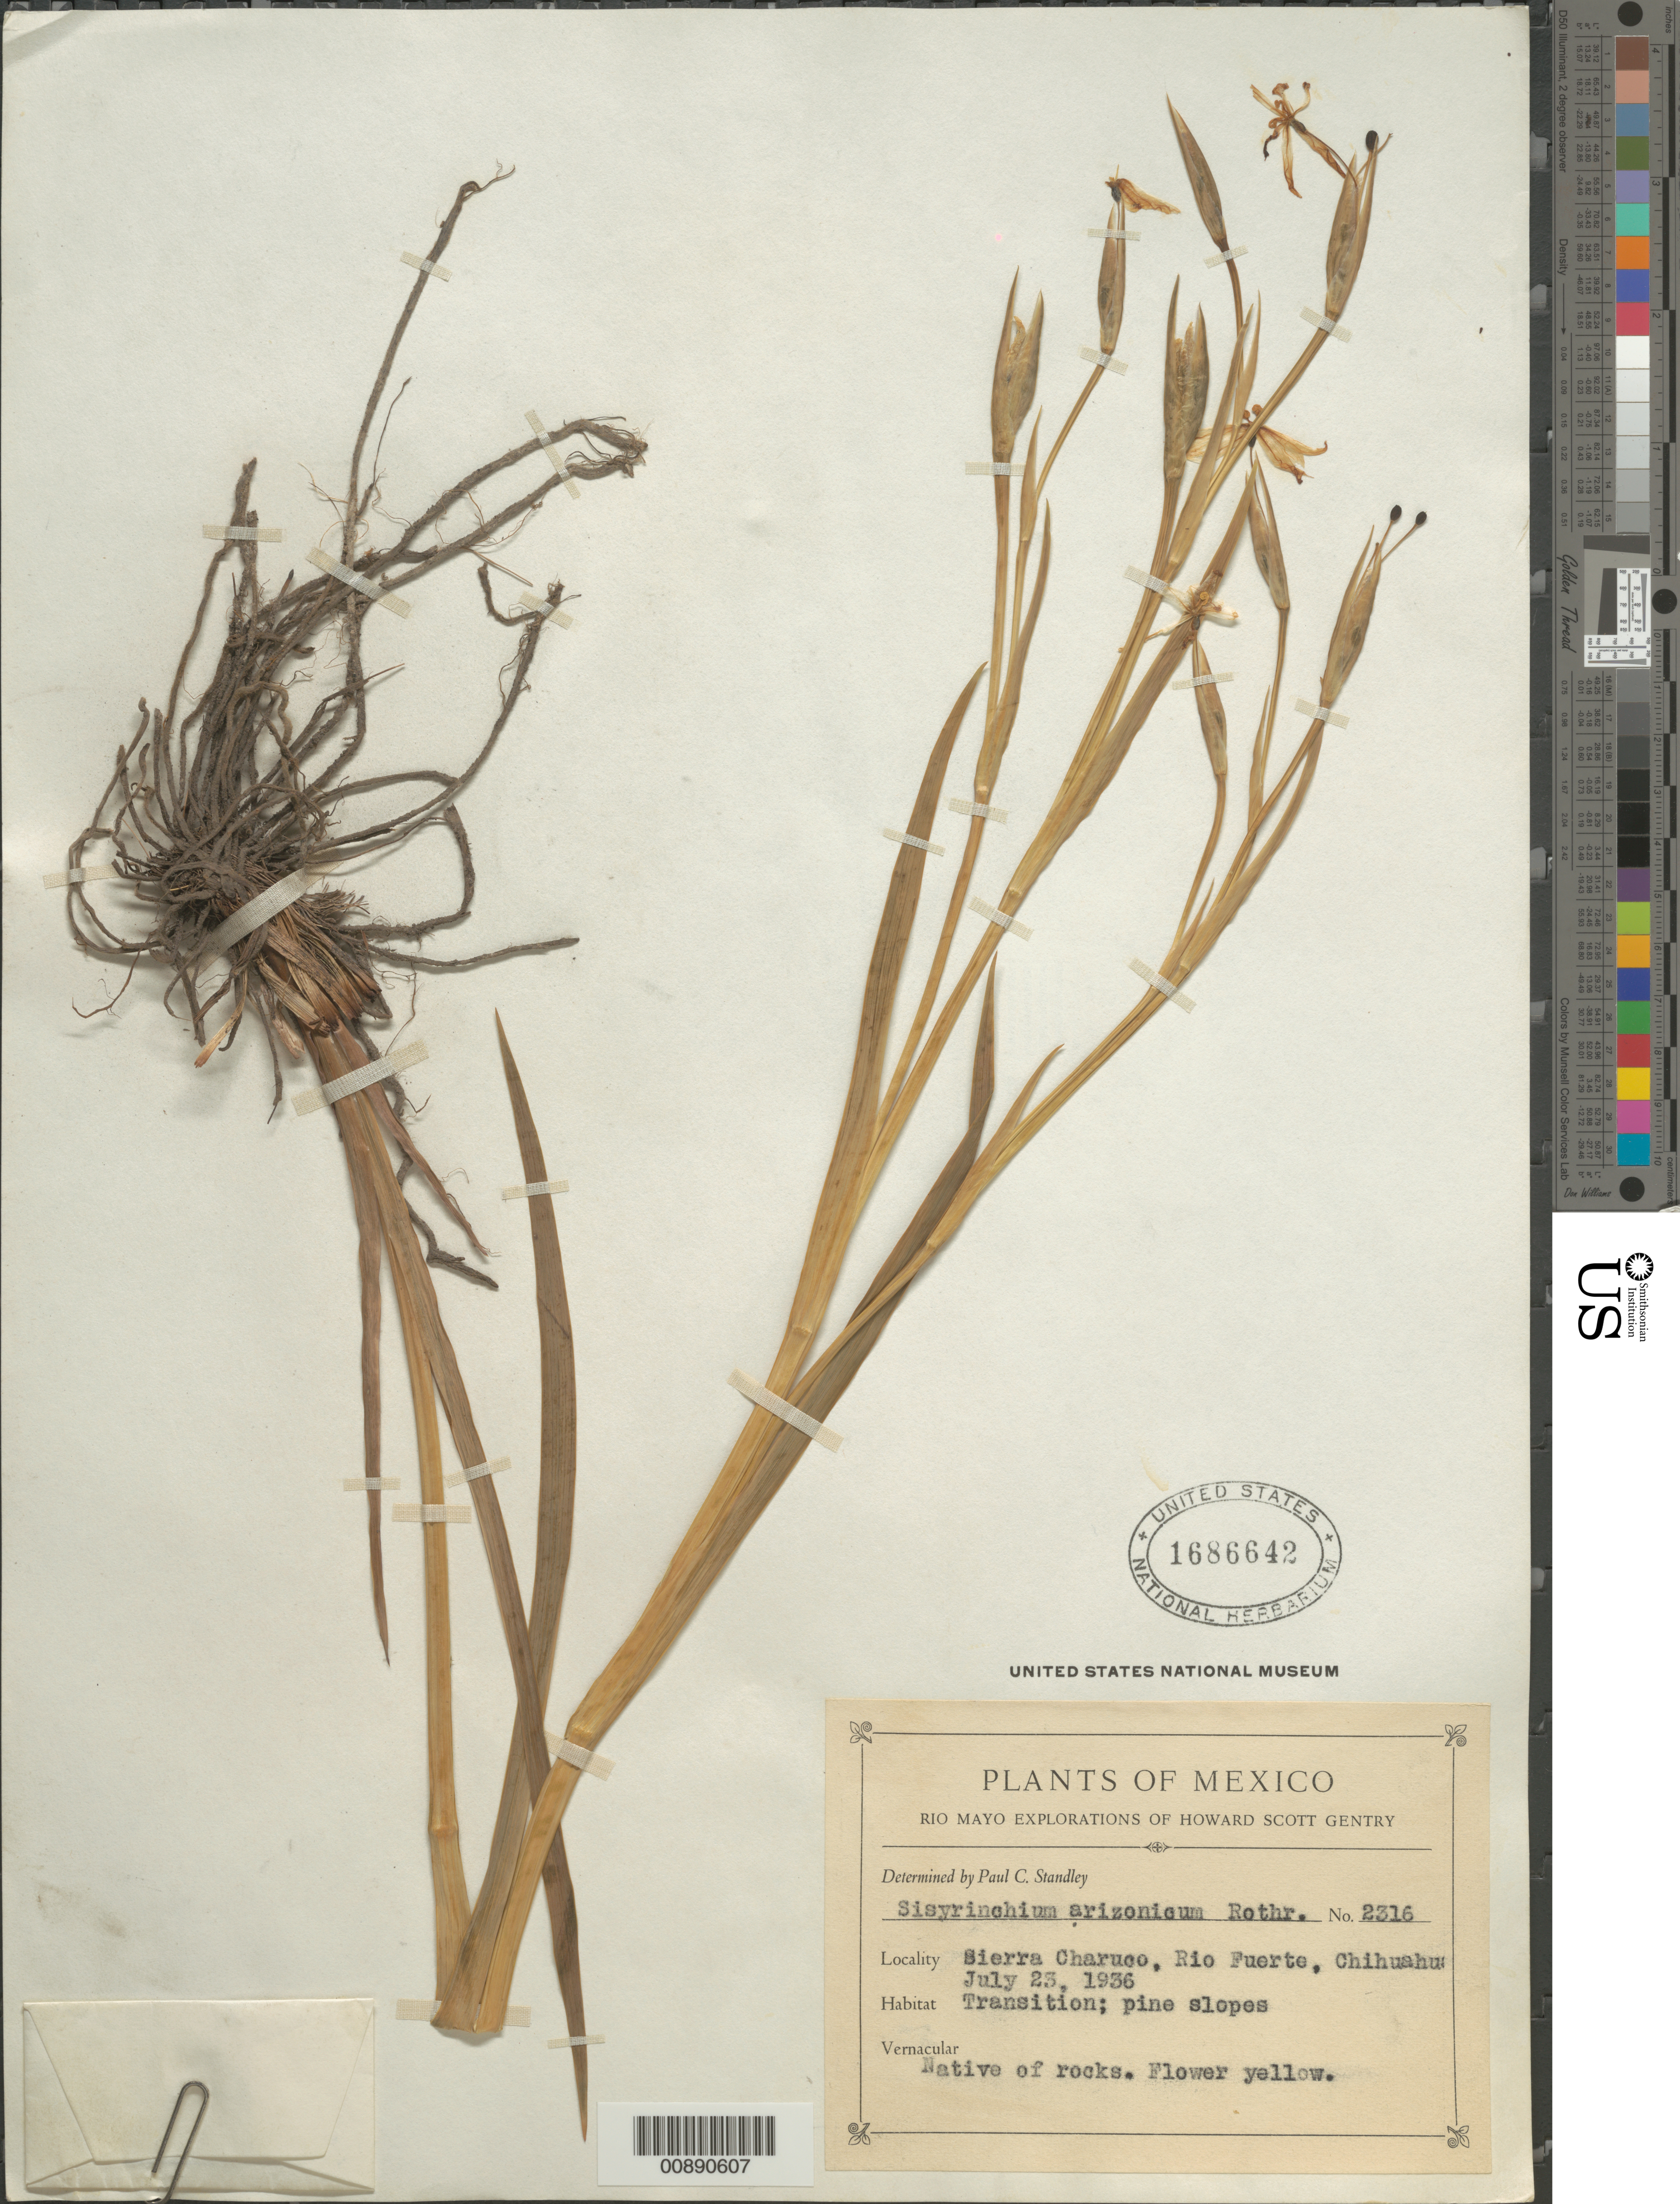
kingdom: Plantae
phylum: Tracheophyta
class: Liliopsida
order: Asparagales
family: Iridaceae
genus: Sisyrinchium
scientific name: Sisyrinchium arizonicum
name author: Rothr.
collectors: H. S. Gentry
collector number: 2316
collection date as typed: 23 Jul 1936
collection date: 1936-07-23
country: Mexico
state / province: Chihuahua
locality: Sierra Charuco, Río Fuerte, Chihuahua.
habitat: Transition; pine slopes. Native of rocks.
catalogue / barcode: US 1686642